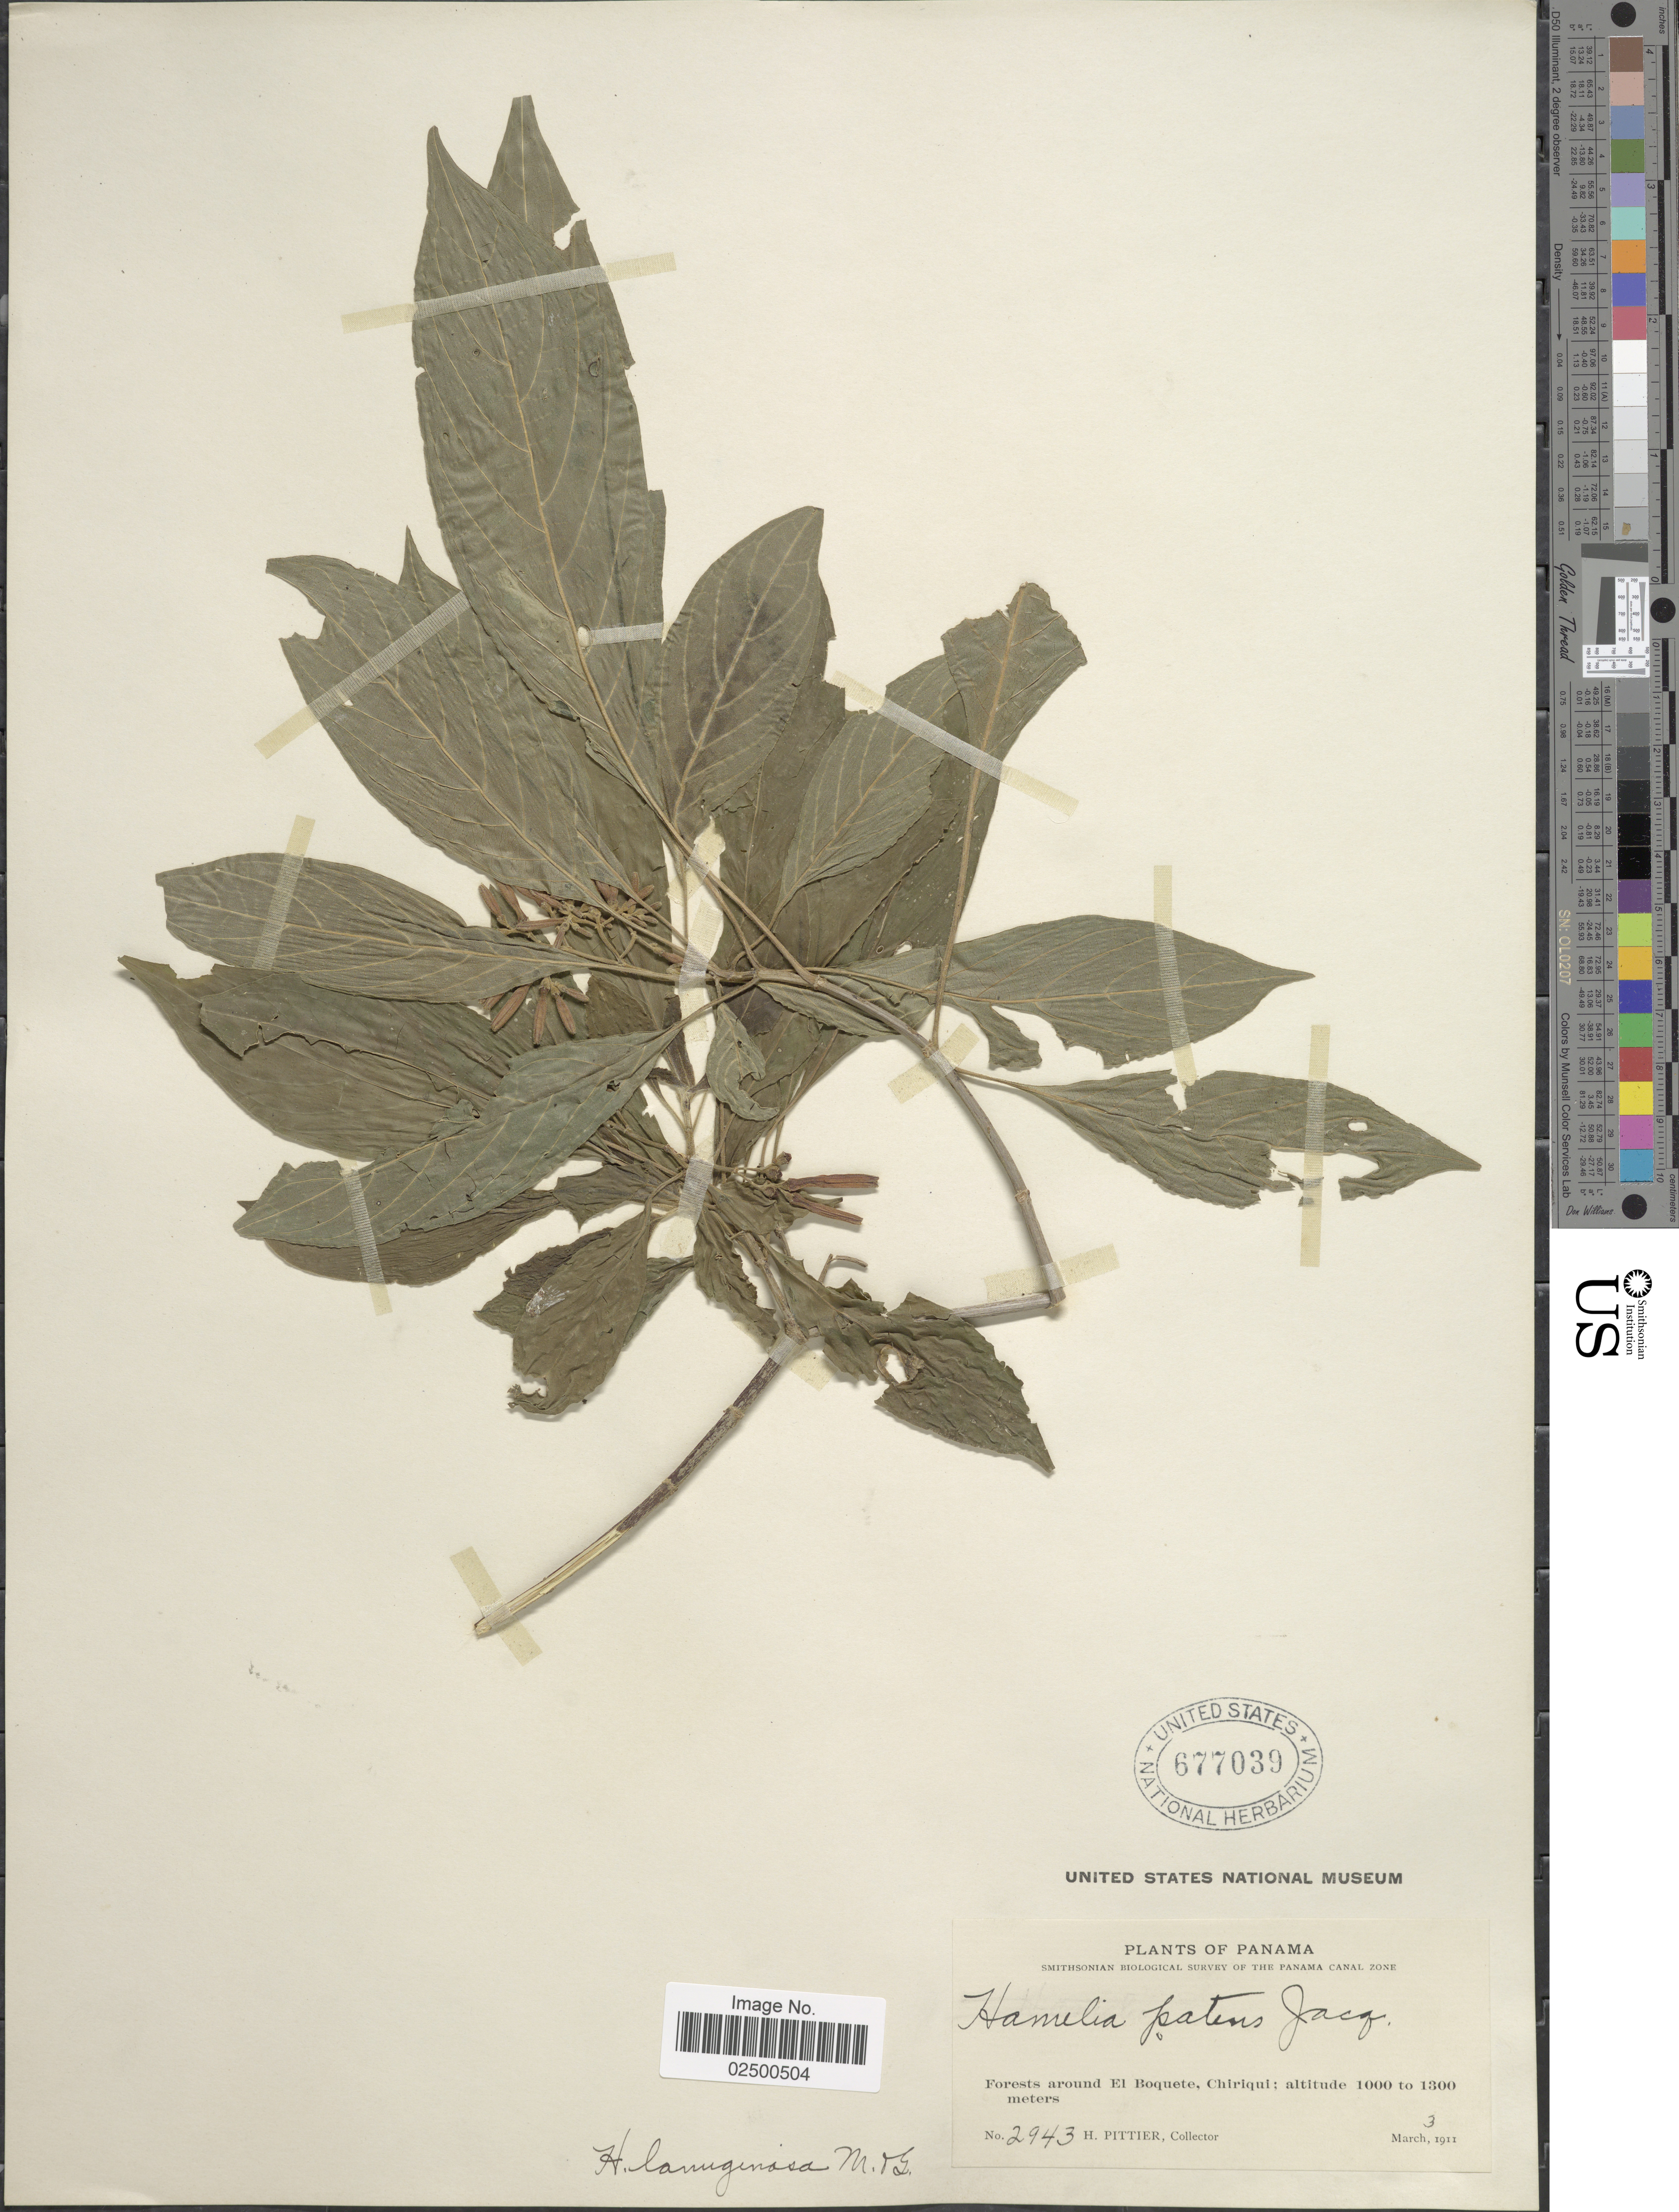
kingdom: Plantae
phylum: Tracheophyta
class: Magnoliopsida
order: Gentianales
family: Rubiaceae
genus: Hamelia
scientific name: Hamelia erecta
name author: Jacq.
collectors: H. F. Pittier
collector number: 2943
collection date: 1911-03-03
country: Panama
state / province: Chiriqui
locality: Forests around El Boquete, Chiriqui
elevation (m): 1000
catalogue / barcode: US 677039